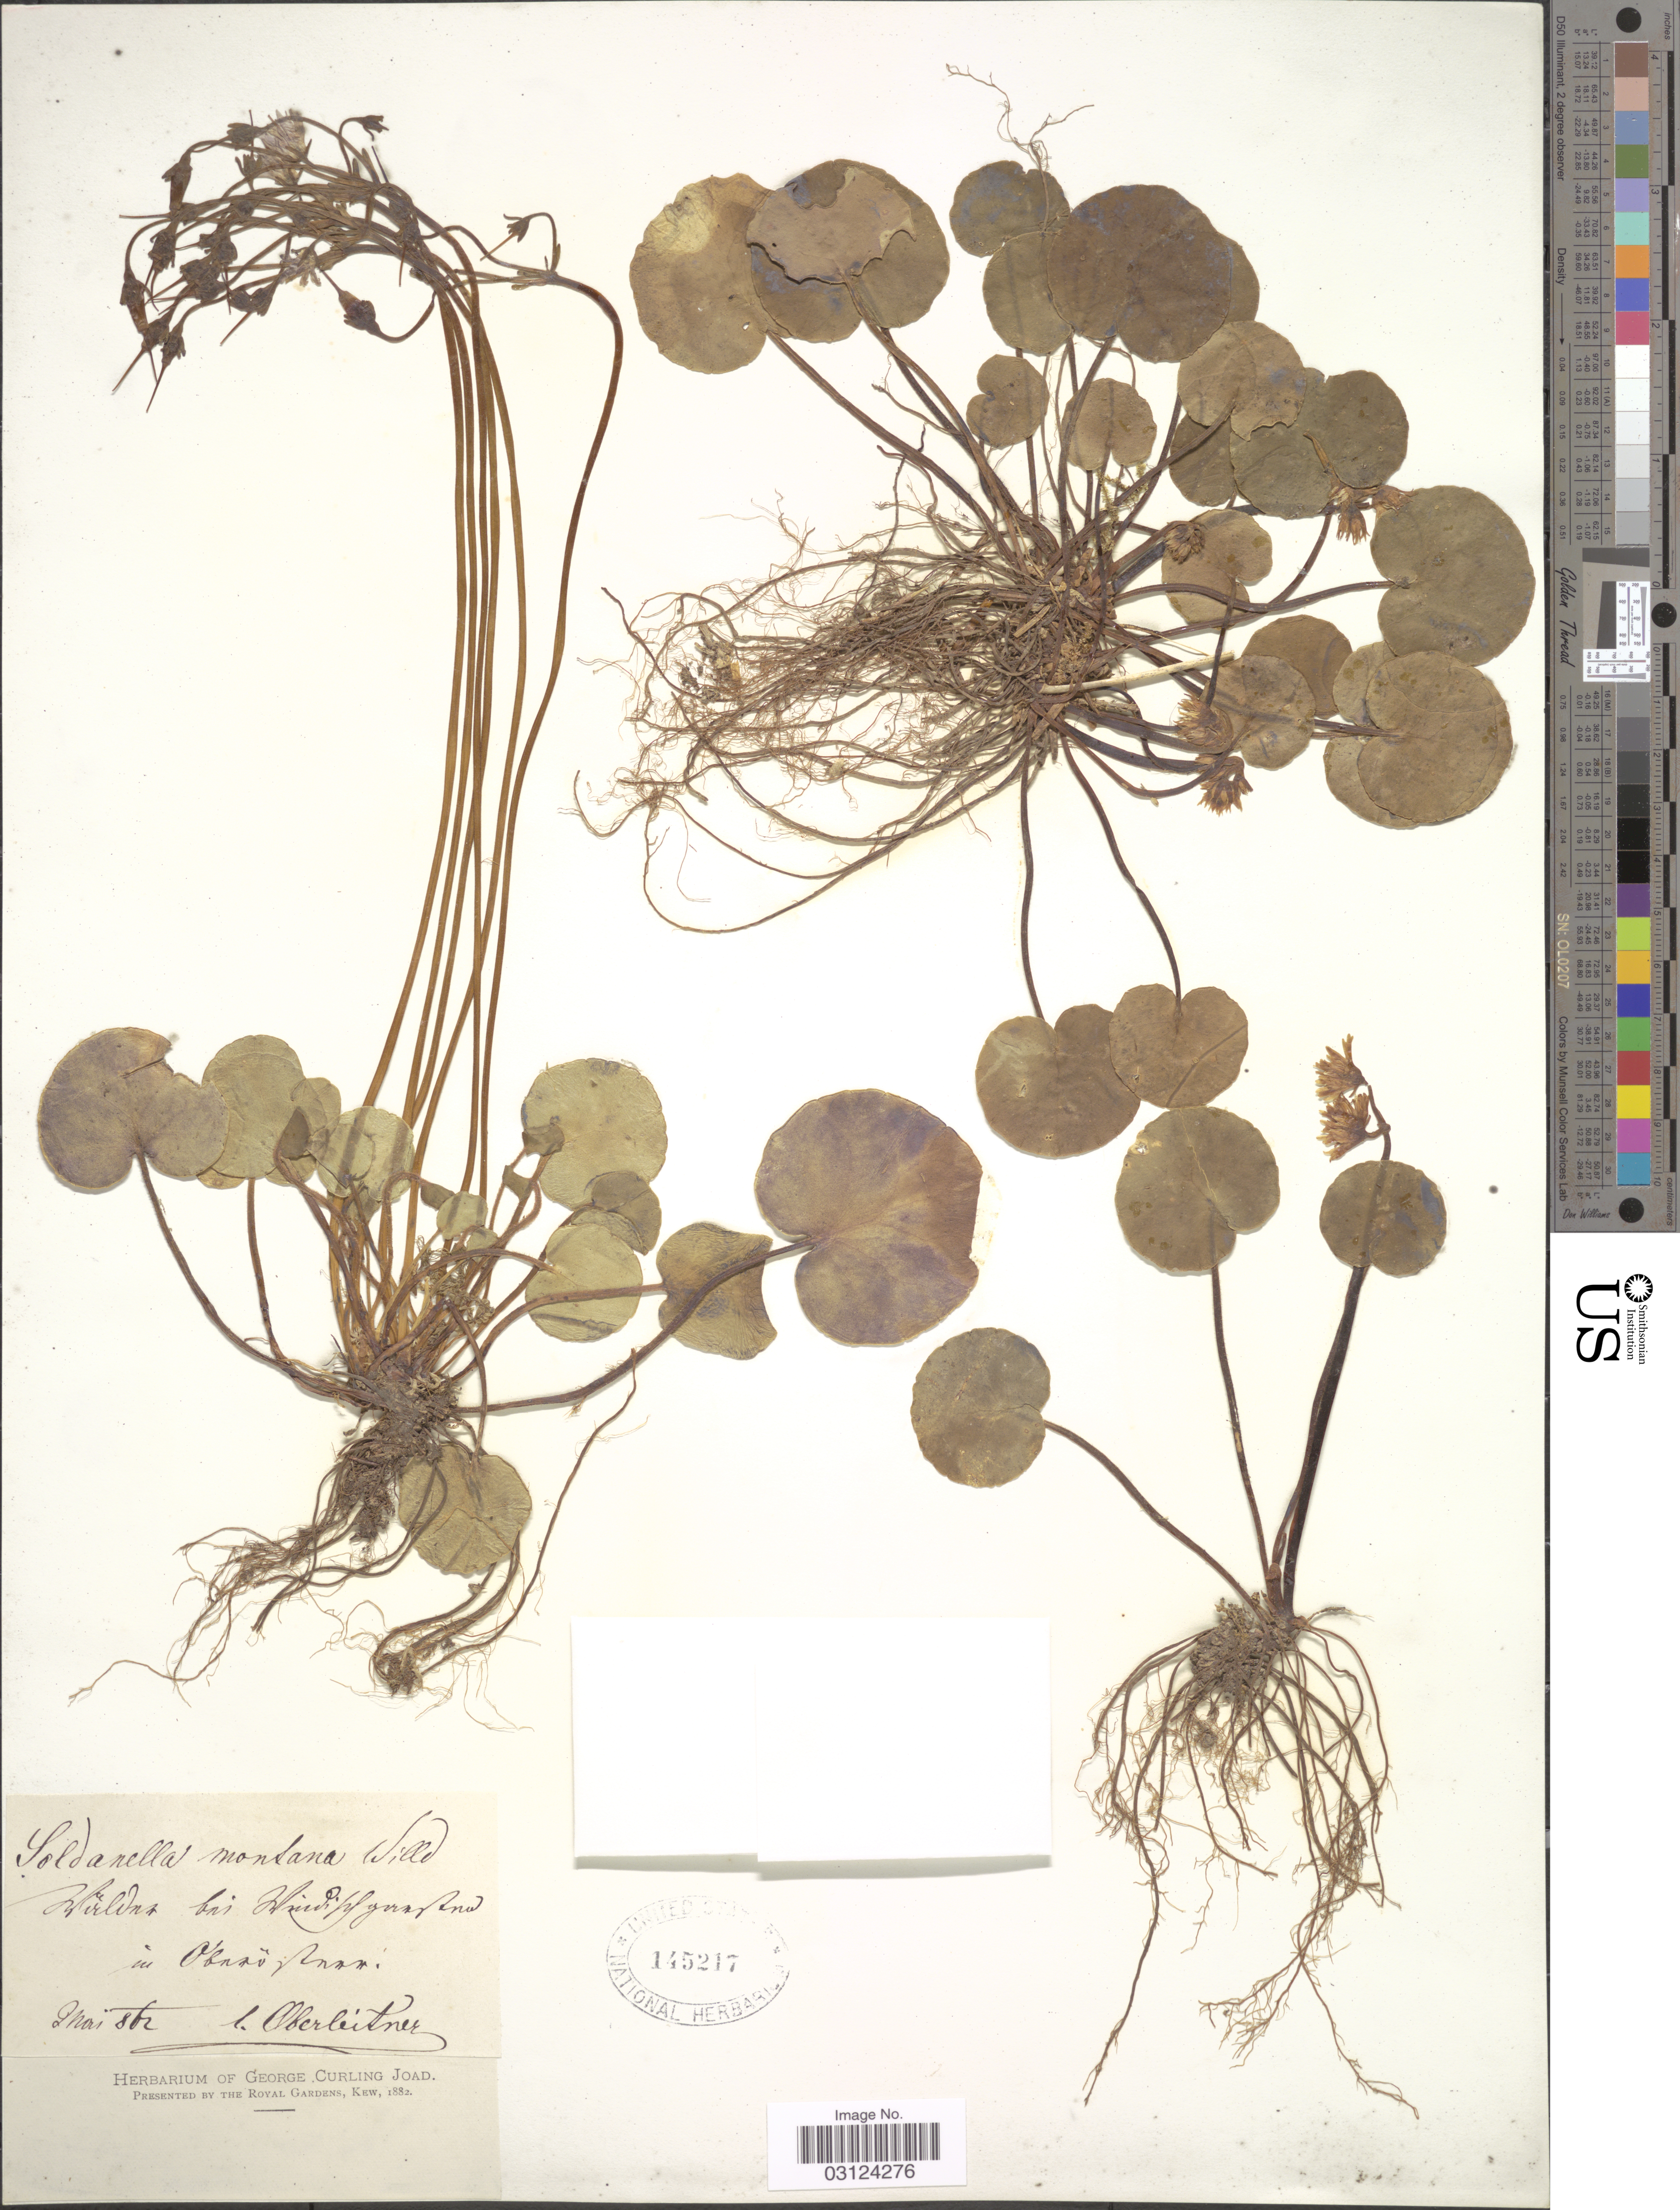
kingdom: Plantae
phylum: Tracheophyta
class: Magnoliopsida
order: Ericales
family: Primulaceae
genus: Soldanella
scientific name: Soldanella montana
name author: Willd.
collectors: Oberleitner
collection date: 1862-05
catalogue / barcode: US 145217